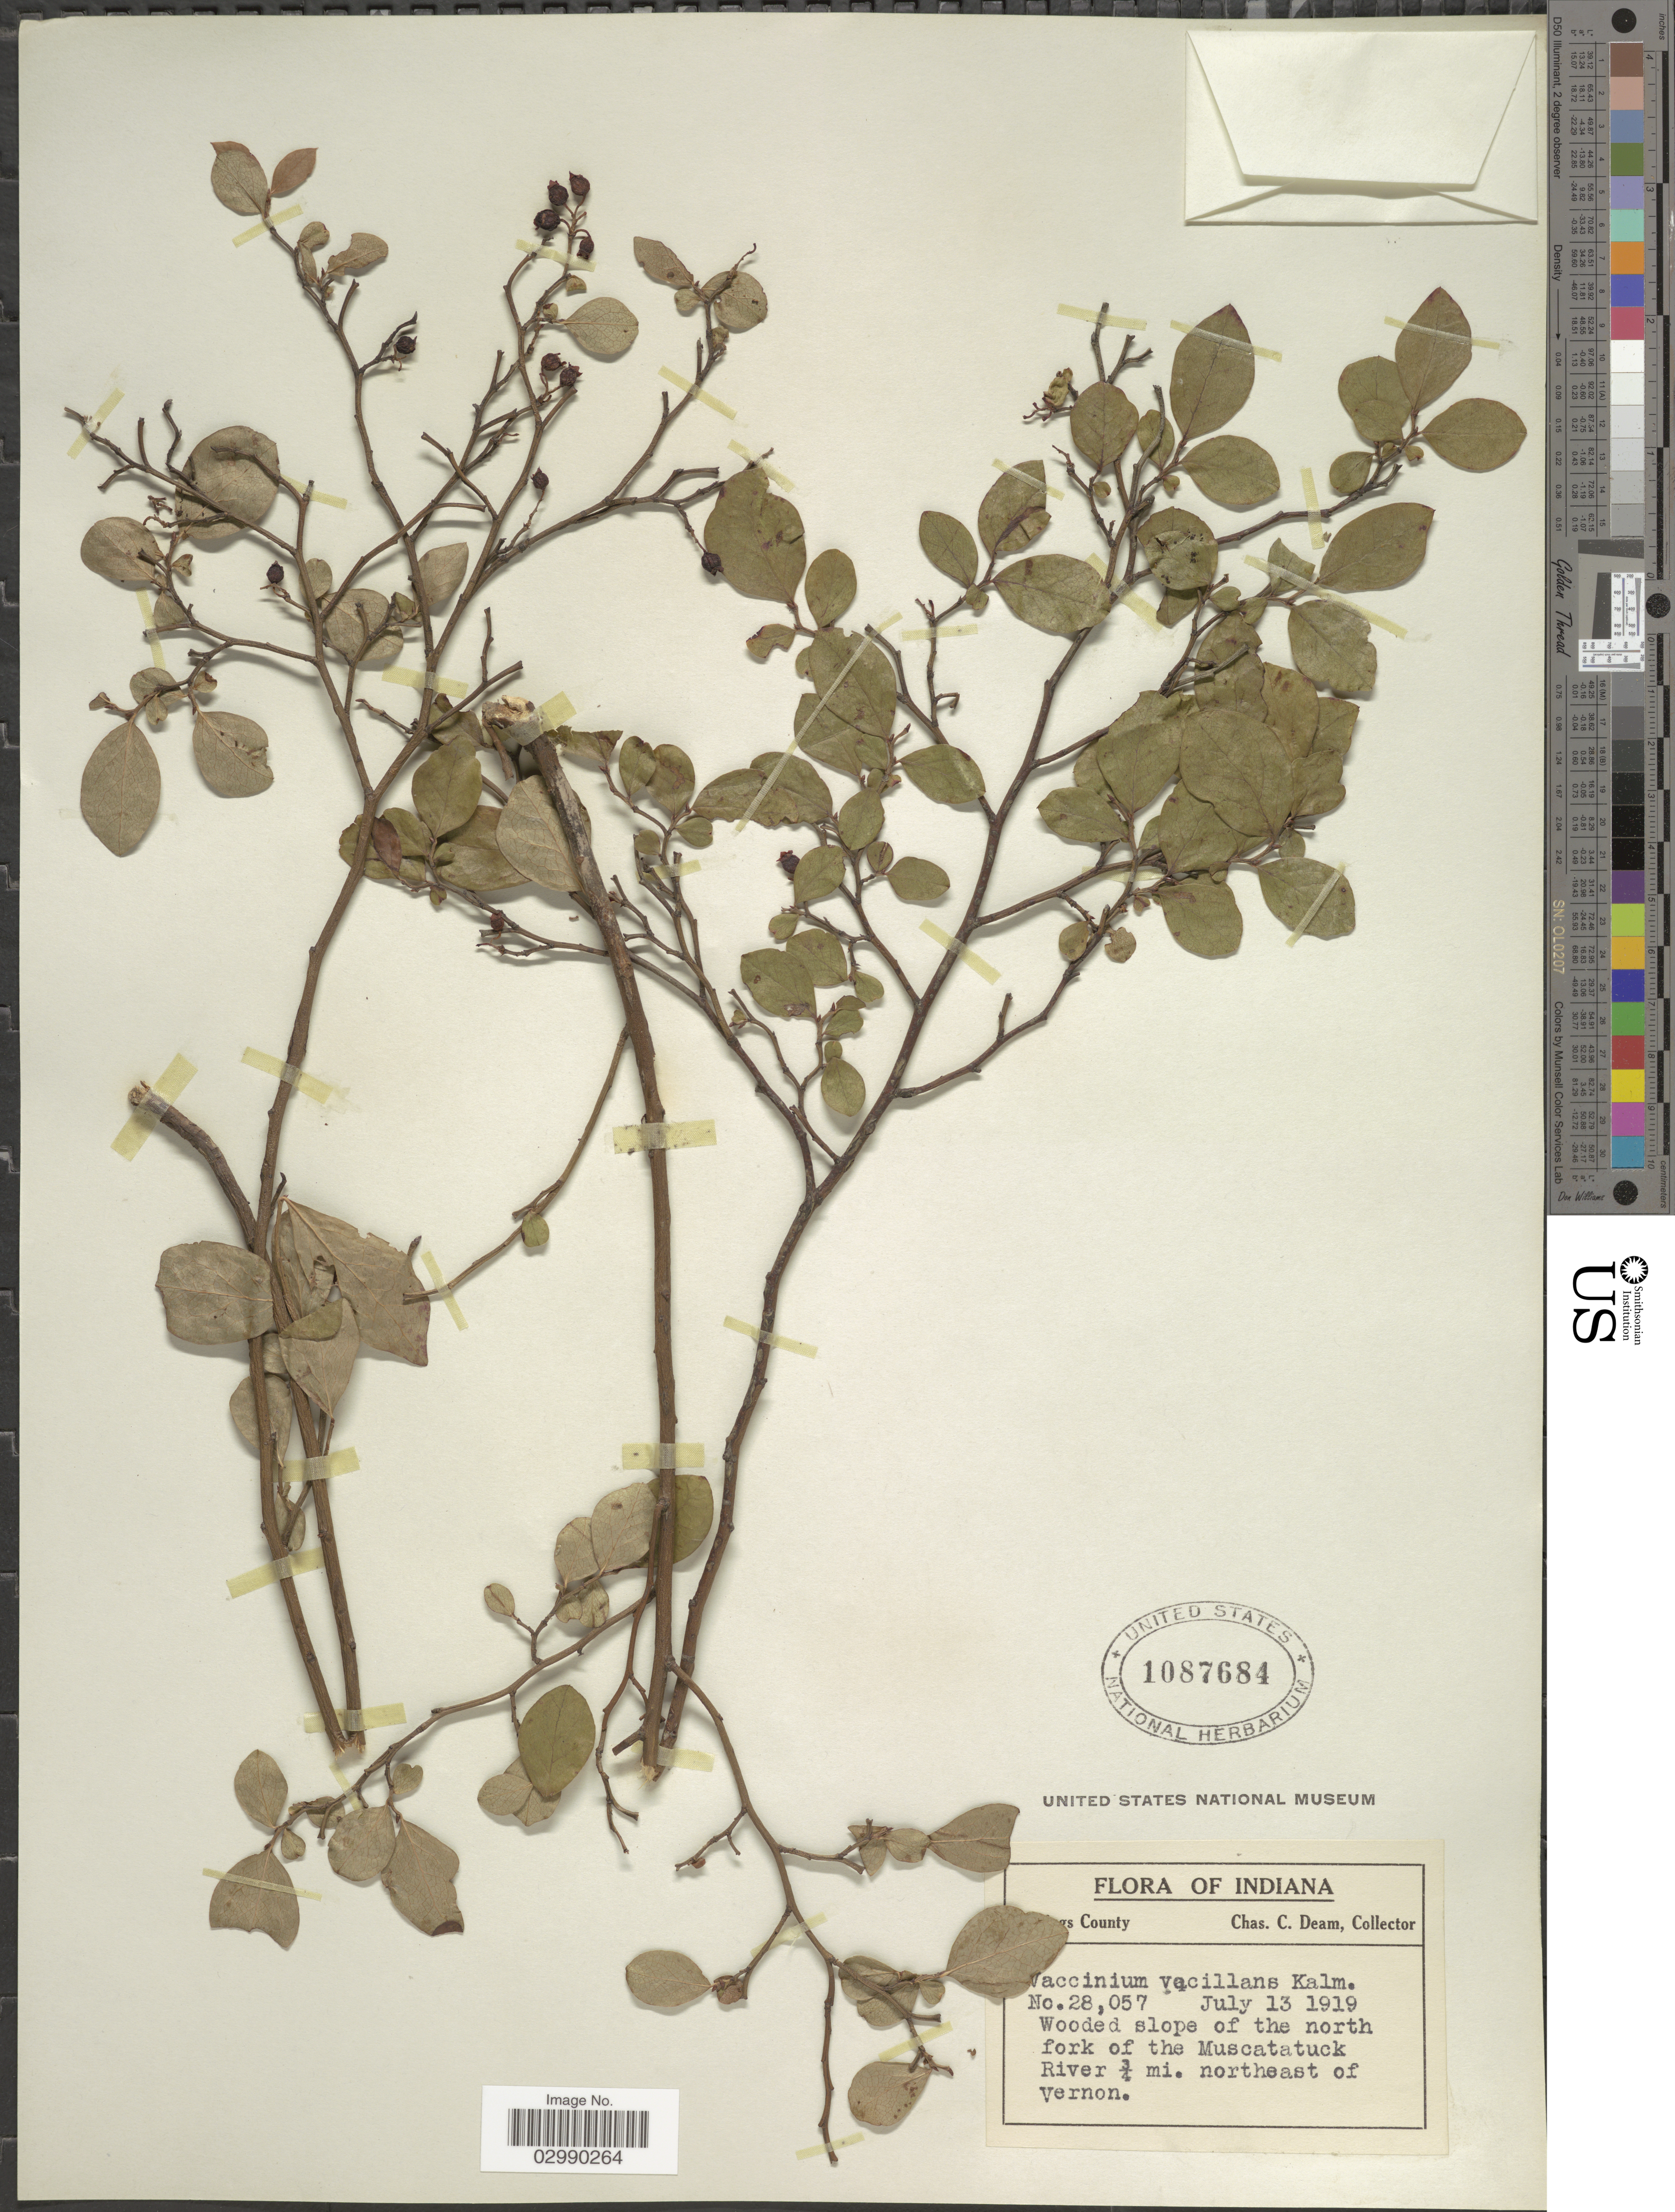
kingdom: Plantae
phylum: Tracheophyta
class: Magnoliopsida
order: Ericales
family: Ericaceae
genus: Vaccinium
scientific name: Vaccinium vacillans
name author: Kalm ex Torr.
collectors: C. Deam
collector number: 28057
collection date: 1919-07-13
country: United States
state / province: Indiana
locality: Wooded slope of the north fork of the Muscatatuck, River 3/4 mi. northeast of Vernon.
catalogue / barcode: US 1087684